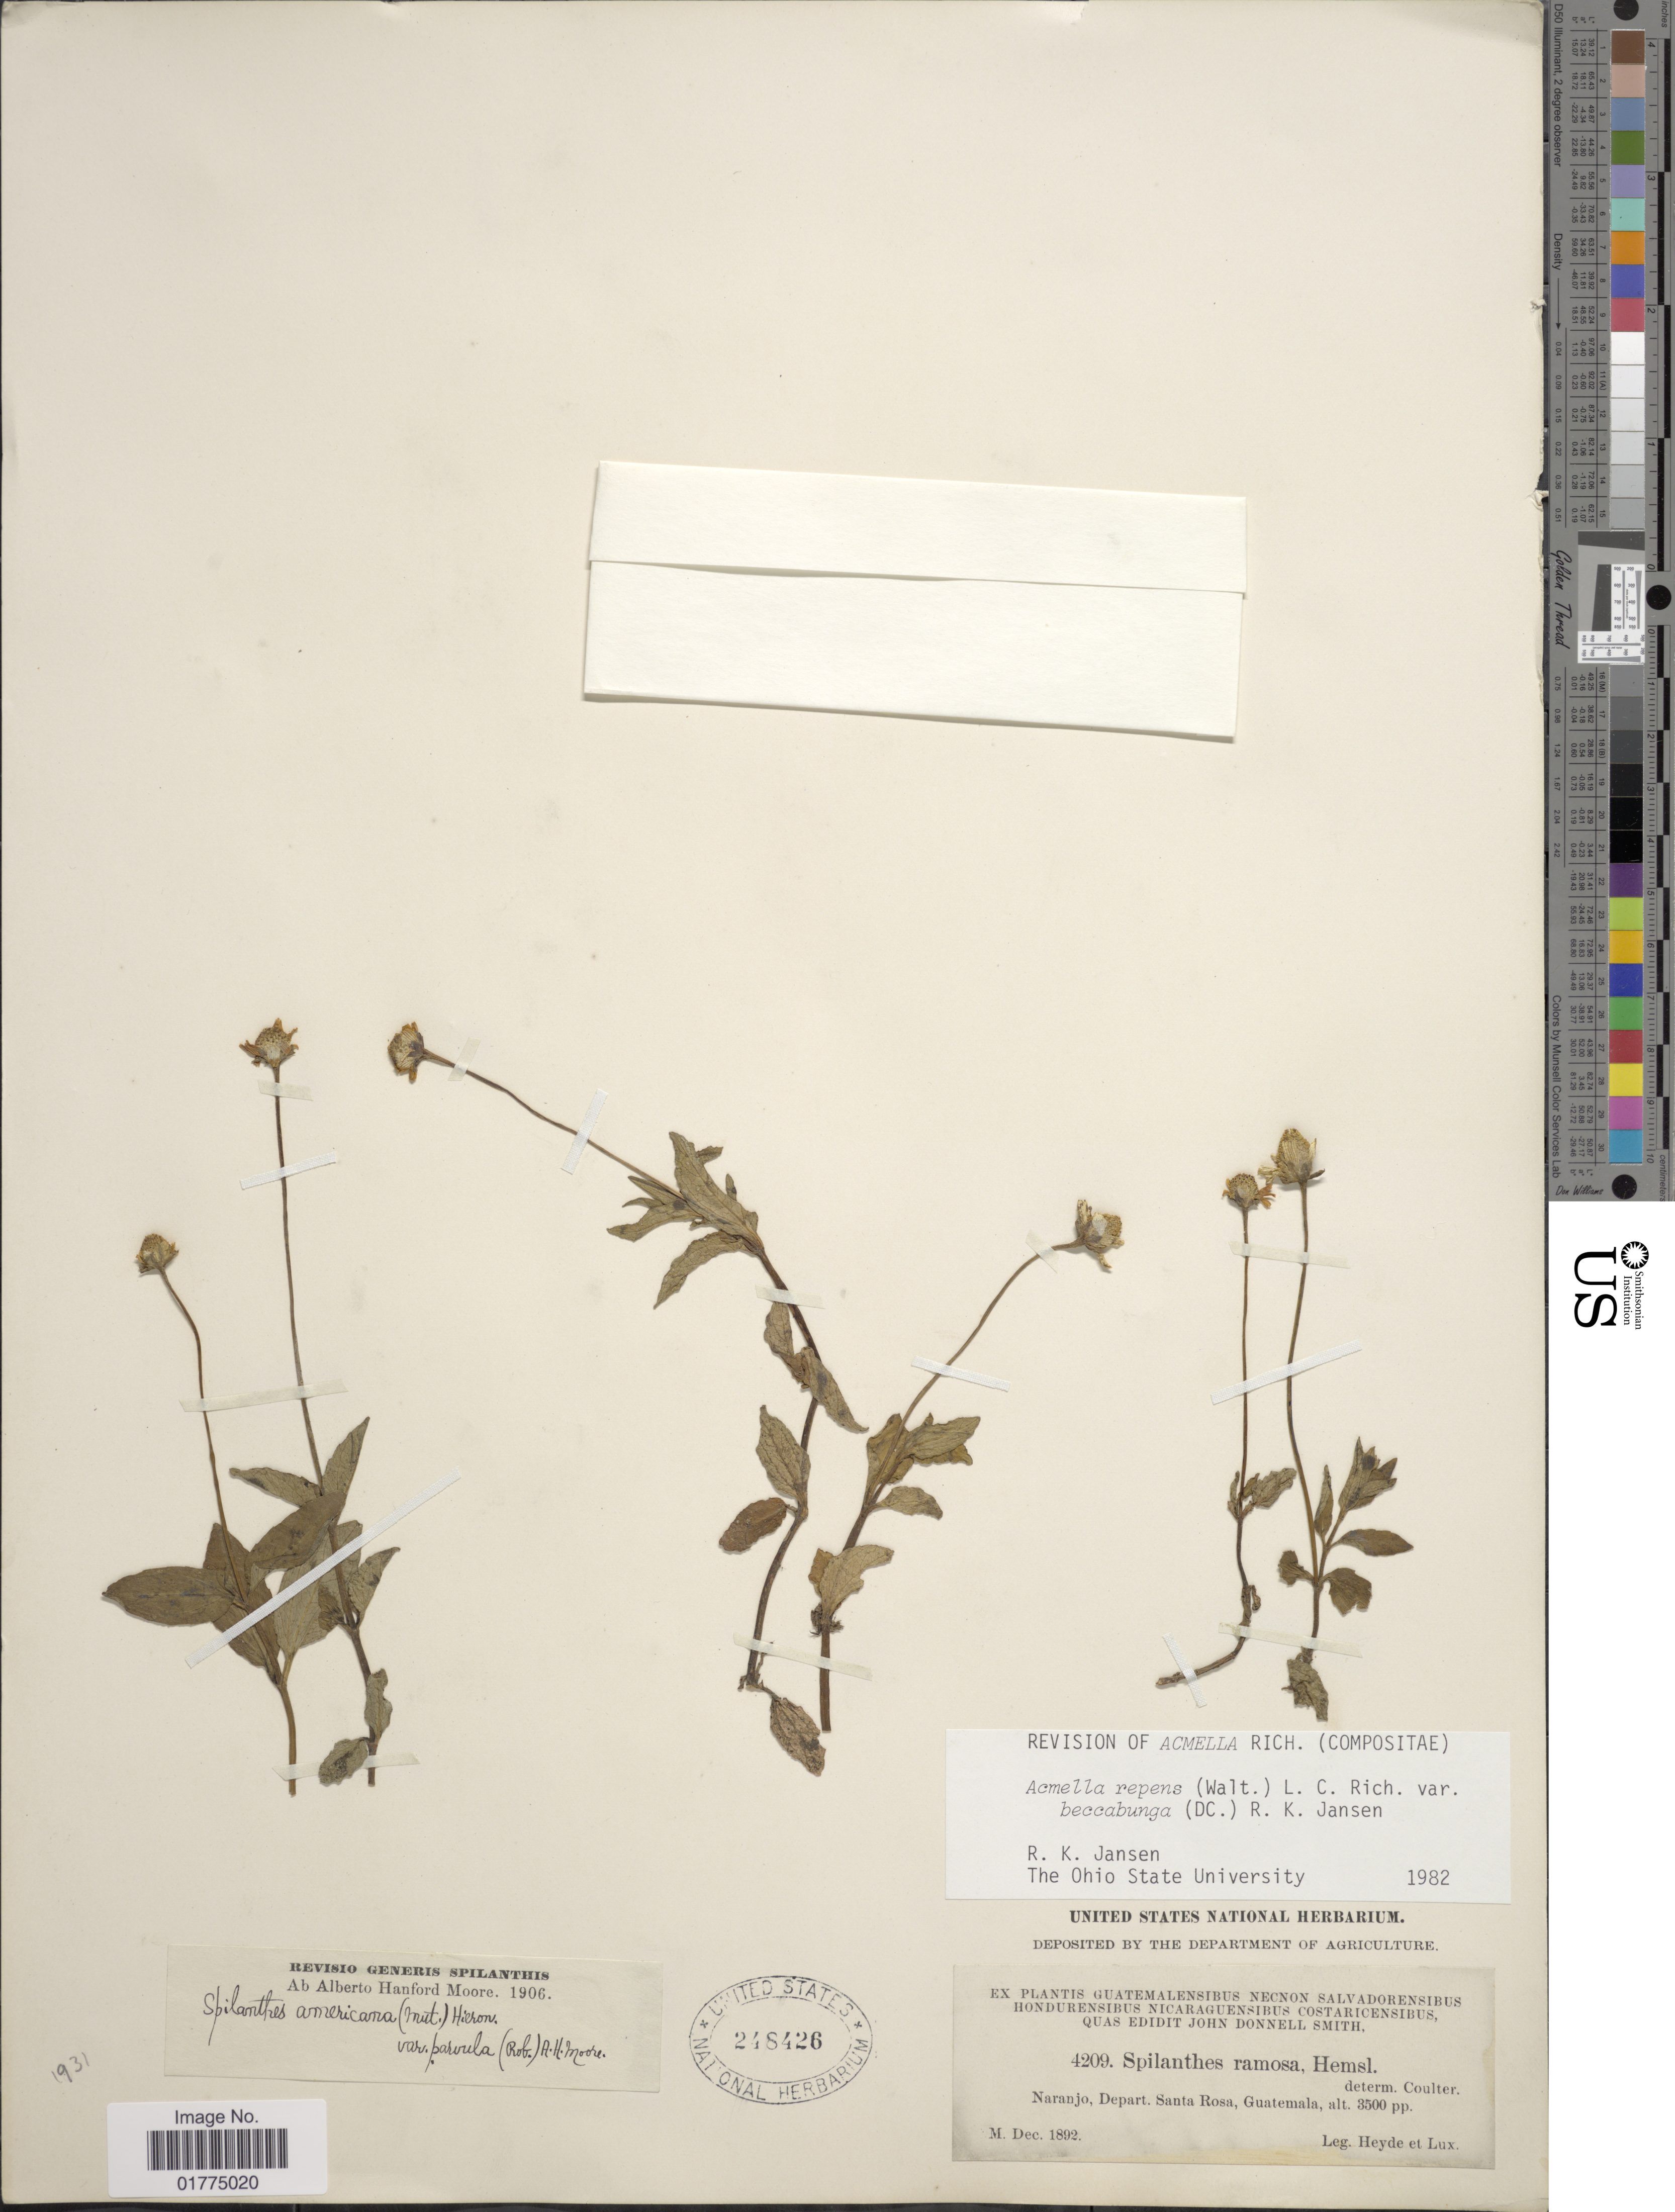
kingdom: Plantae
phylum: Tracheophyta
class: Magnoliopsida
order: Asterales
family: Asteraceae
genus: Acmella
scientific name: Acmella repens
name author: (Walter) Rich.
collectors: Heyde & Lux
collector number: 4209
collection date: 1892-12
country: Guatemala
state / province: Santa Rosa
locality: Naranjo, Depart. Santa Rosa, Guatemala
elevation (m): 1067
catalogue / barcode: US 248426